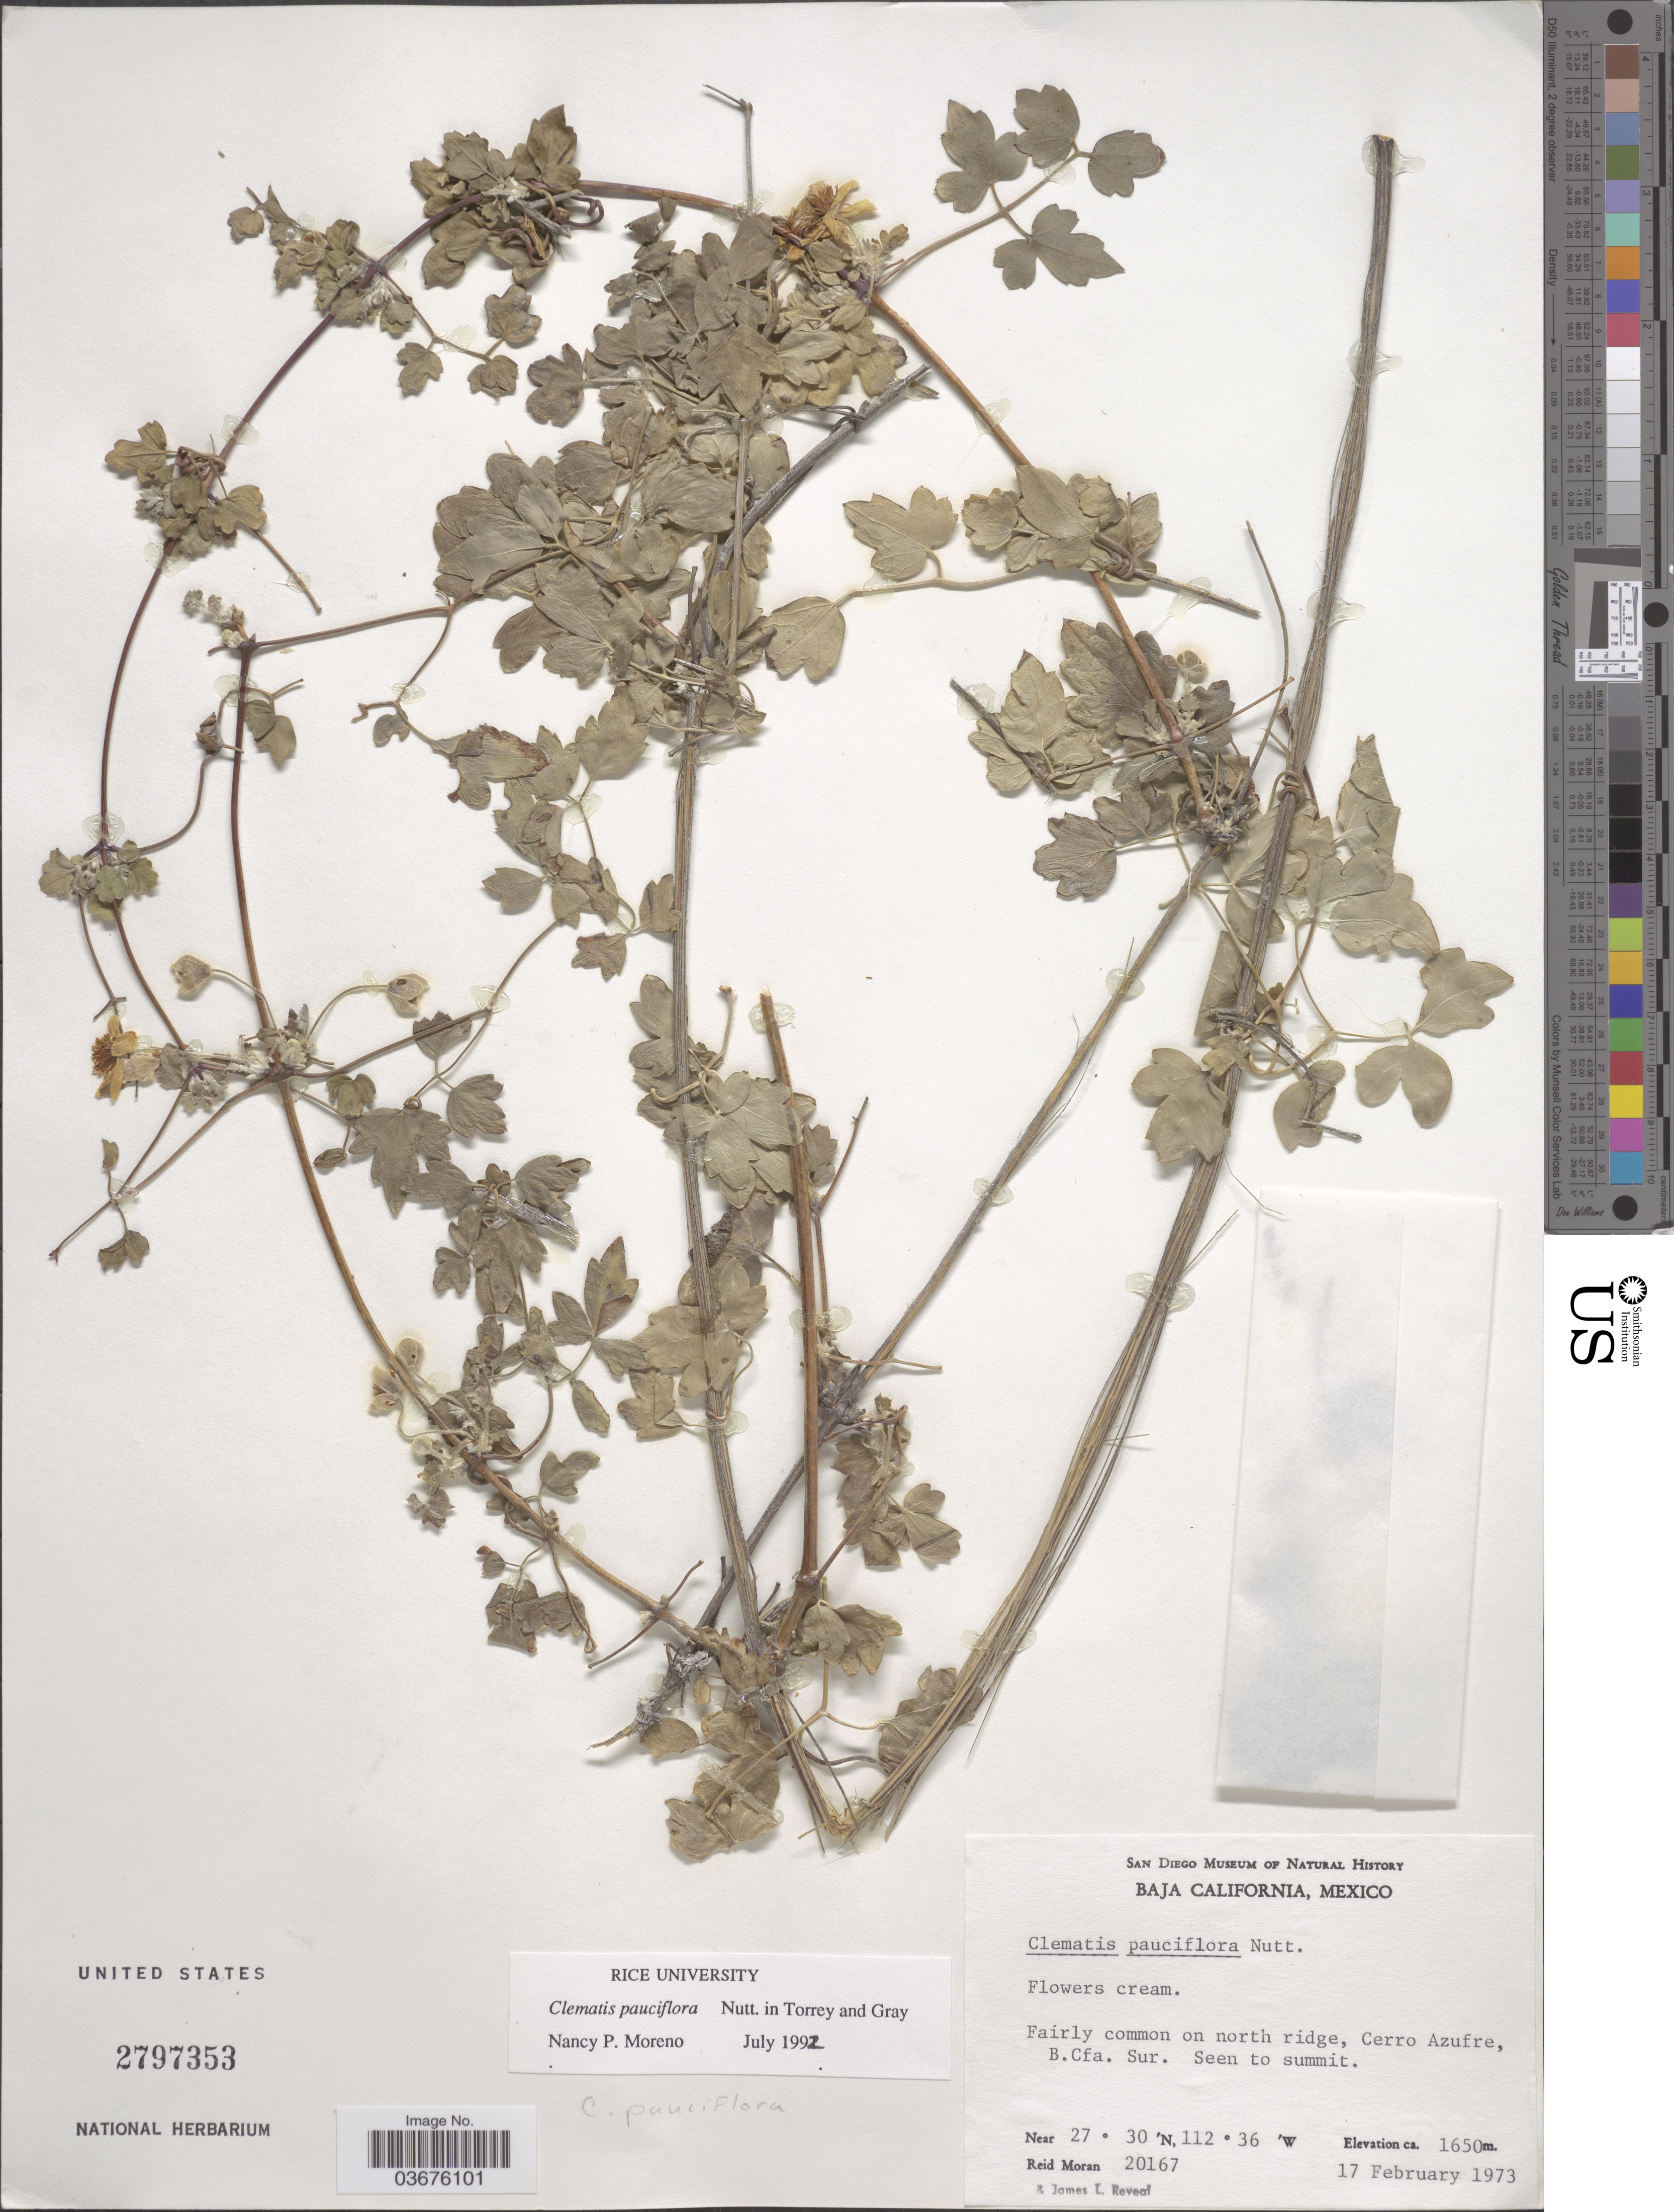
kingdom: Plantae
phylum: Tracheophyta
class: Magnoliopsida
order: Ranunculales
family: Ranunculaceae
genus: Clematis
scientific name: Clematis pauciflora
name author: Nutt. ex Torr. & A. Gray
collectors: R. Moran & J. L. Reveal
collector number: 20167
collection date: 1973-02-17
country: Mexico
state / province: Baja California Sur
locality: North ridge, Cerro Azufre, B. Cfa. Sur.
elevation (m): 1650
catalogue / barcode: US 2797353